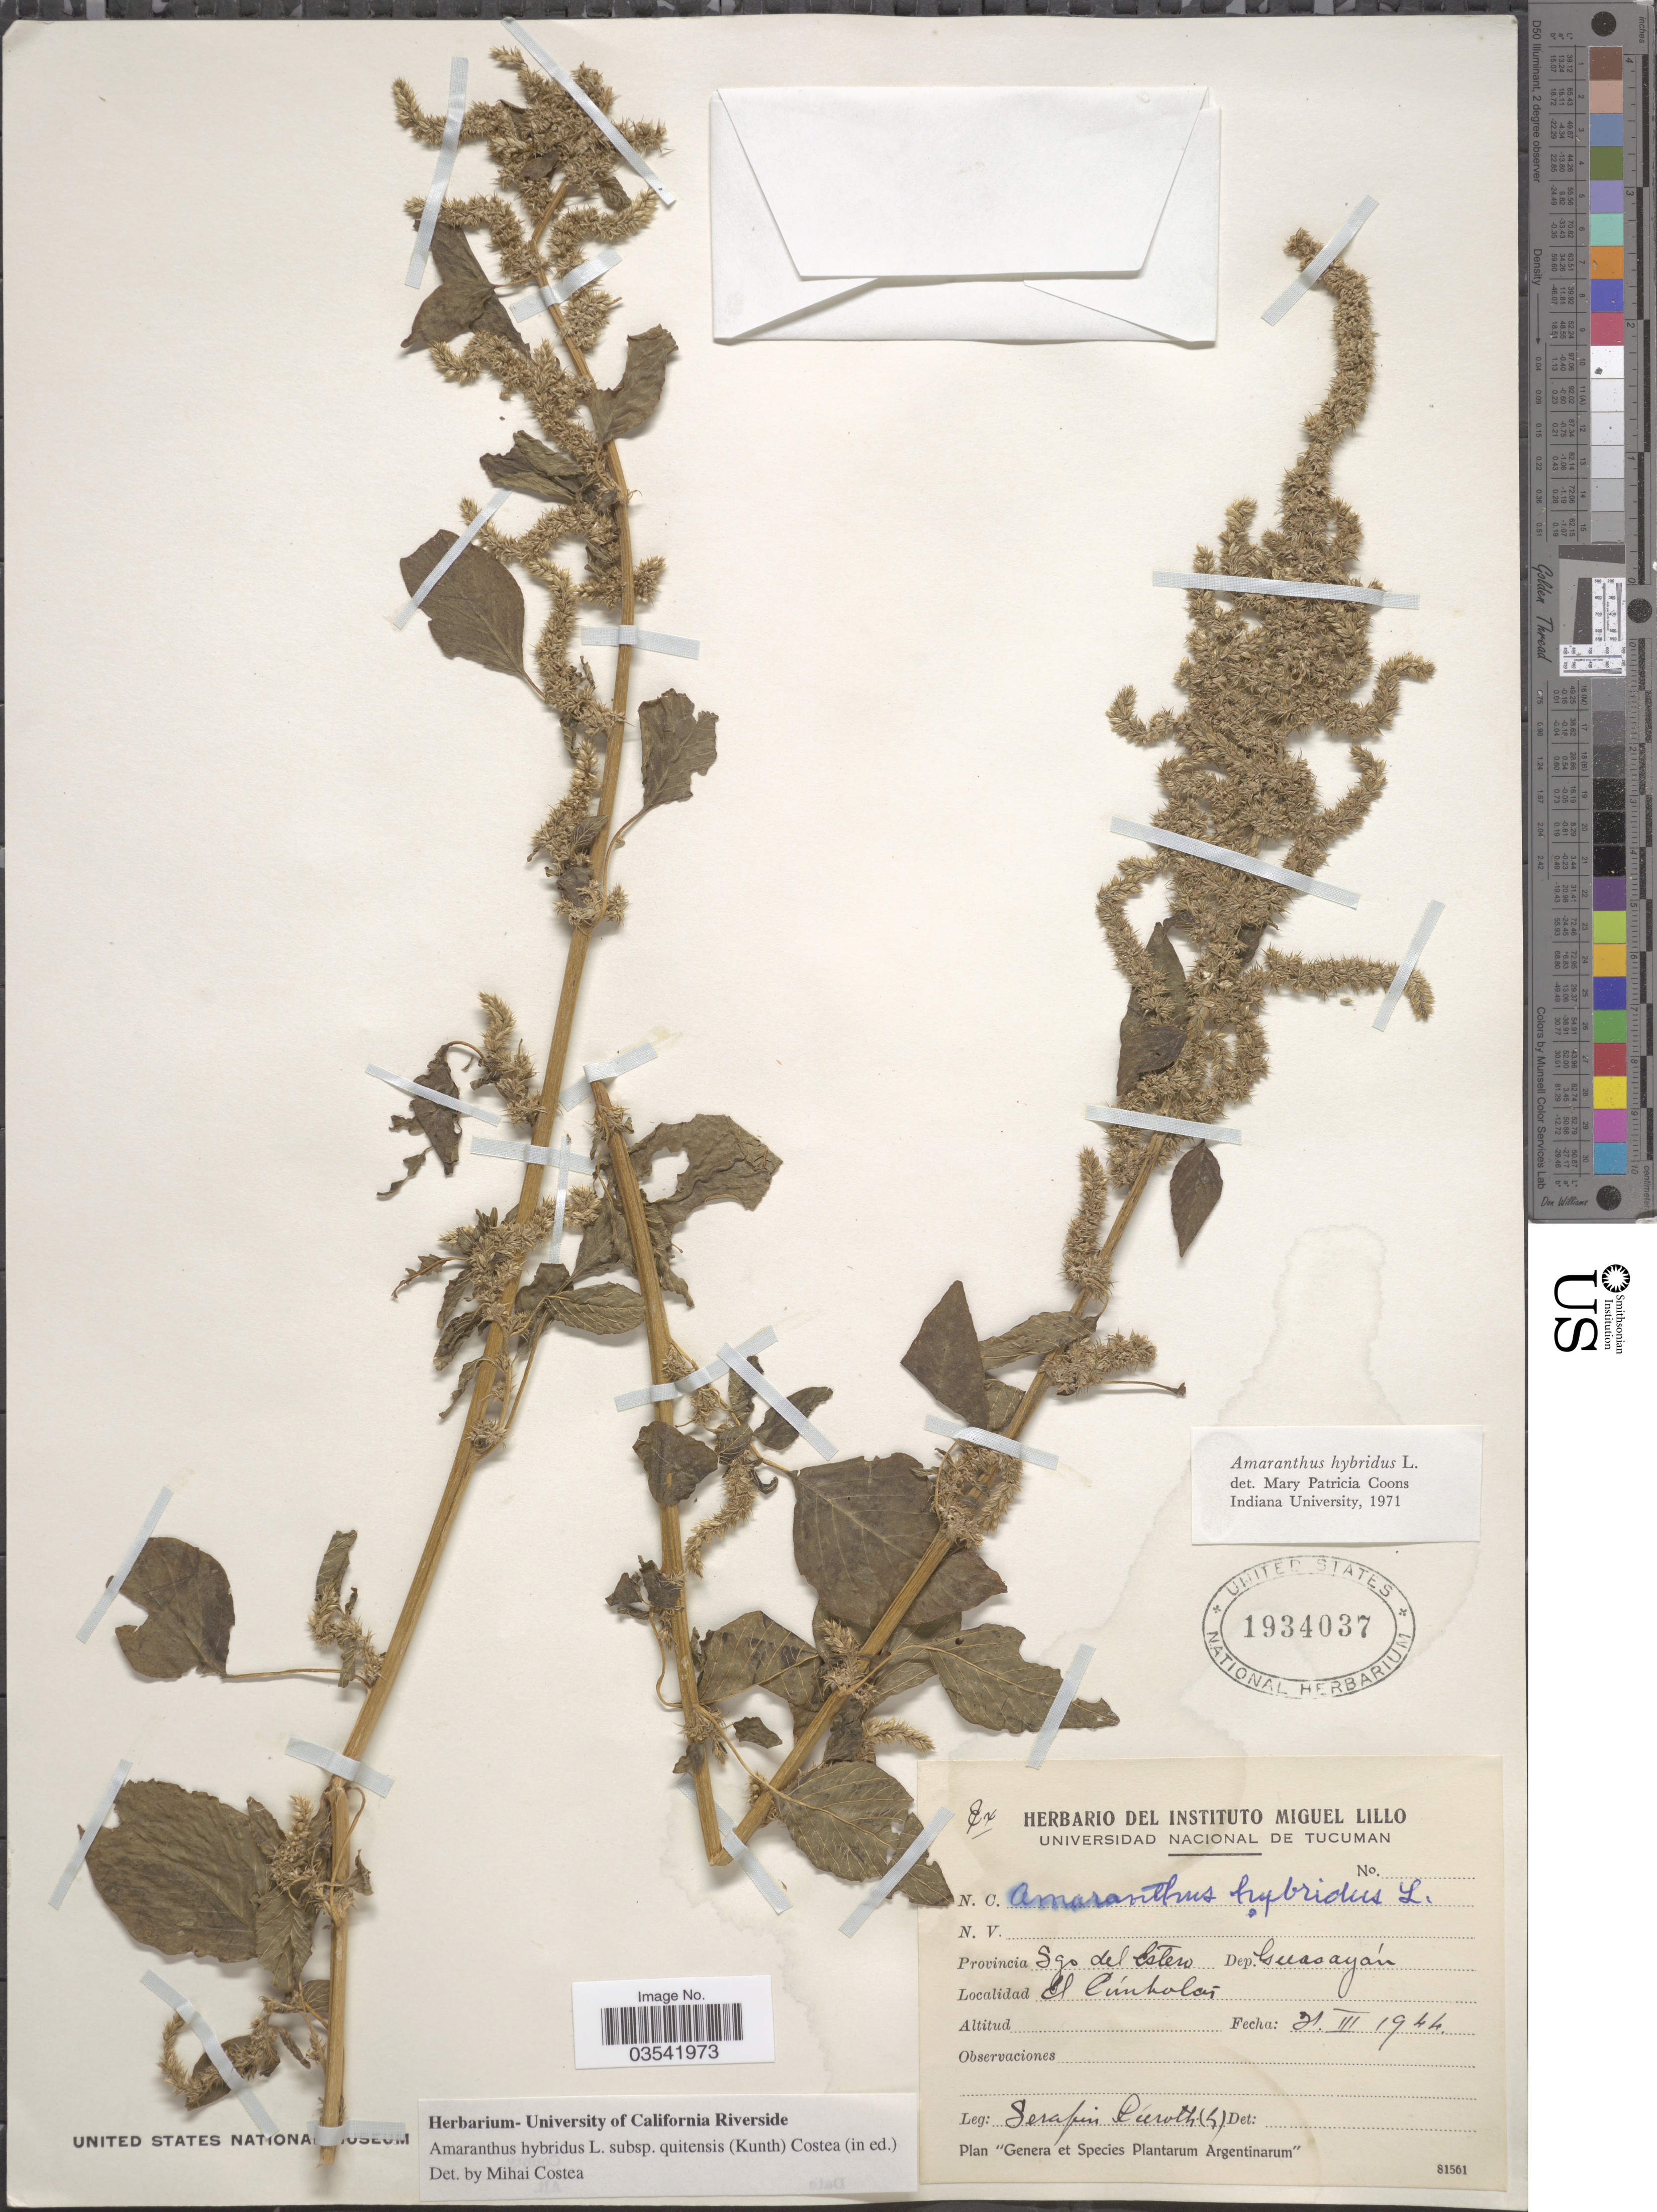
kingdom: Plantae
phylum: Tracheophyta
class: Magnoliopsida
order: Caryophyllales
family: Amaranthaceae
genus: Amaranthus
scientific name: Amaranthus hybridus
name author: L.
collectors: S. A. Pierotti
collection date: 1944-03-21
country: Argentina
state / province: Santiago del Estero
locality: Dep. Guasayán. El Cimbolar..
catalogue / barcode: US 1934037